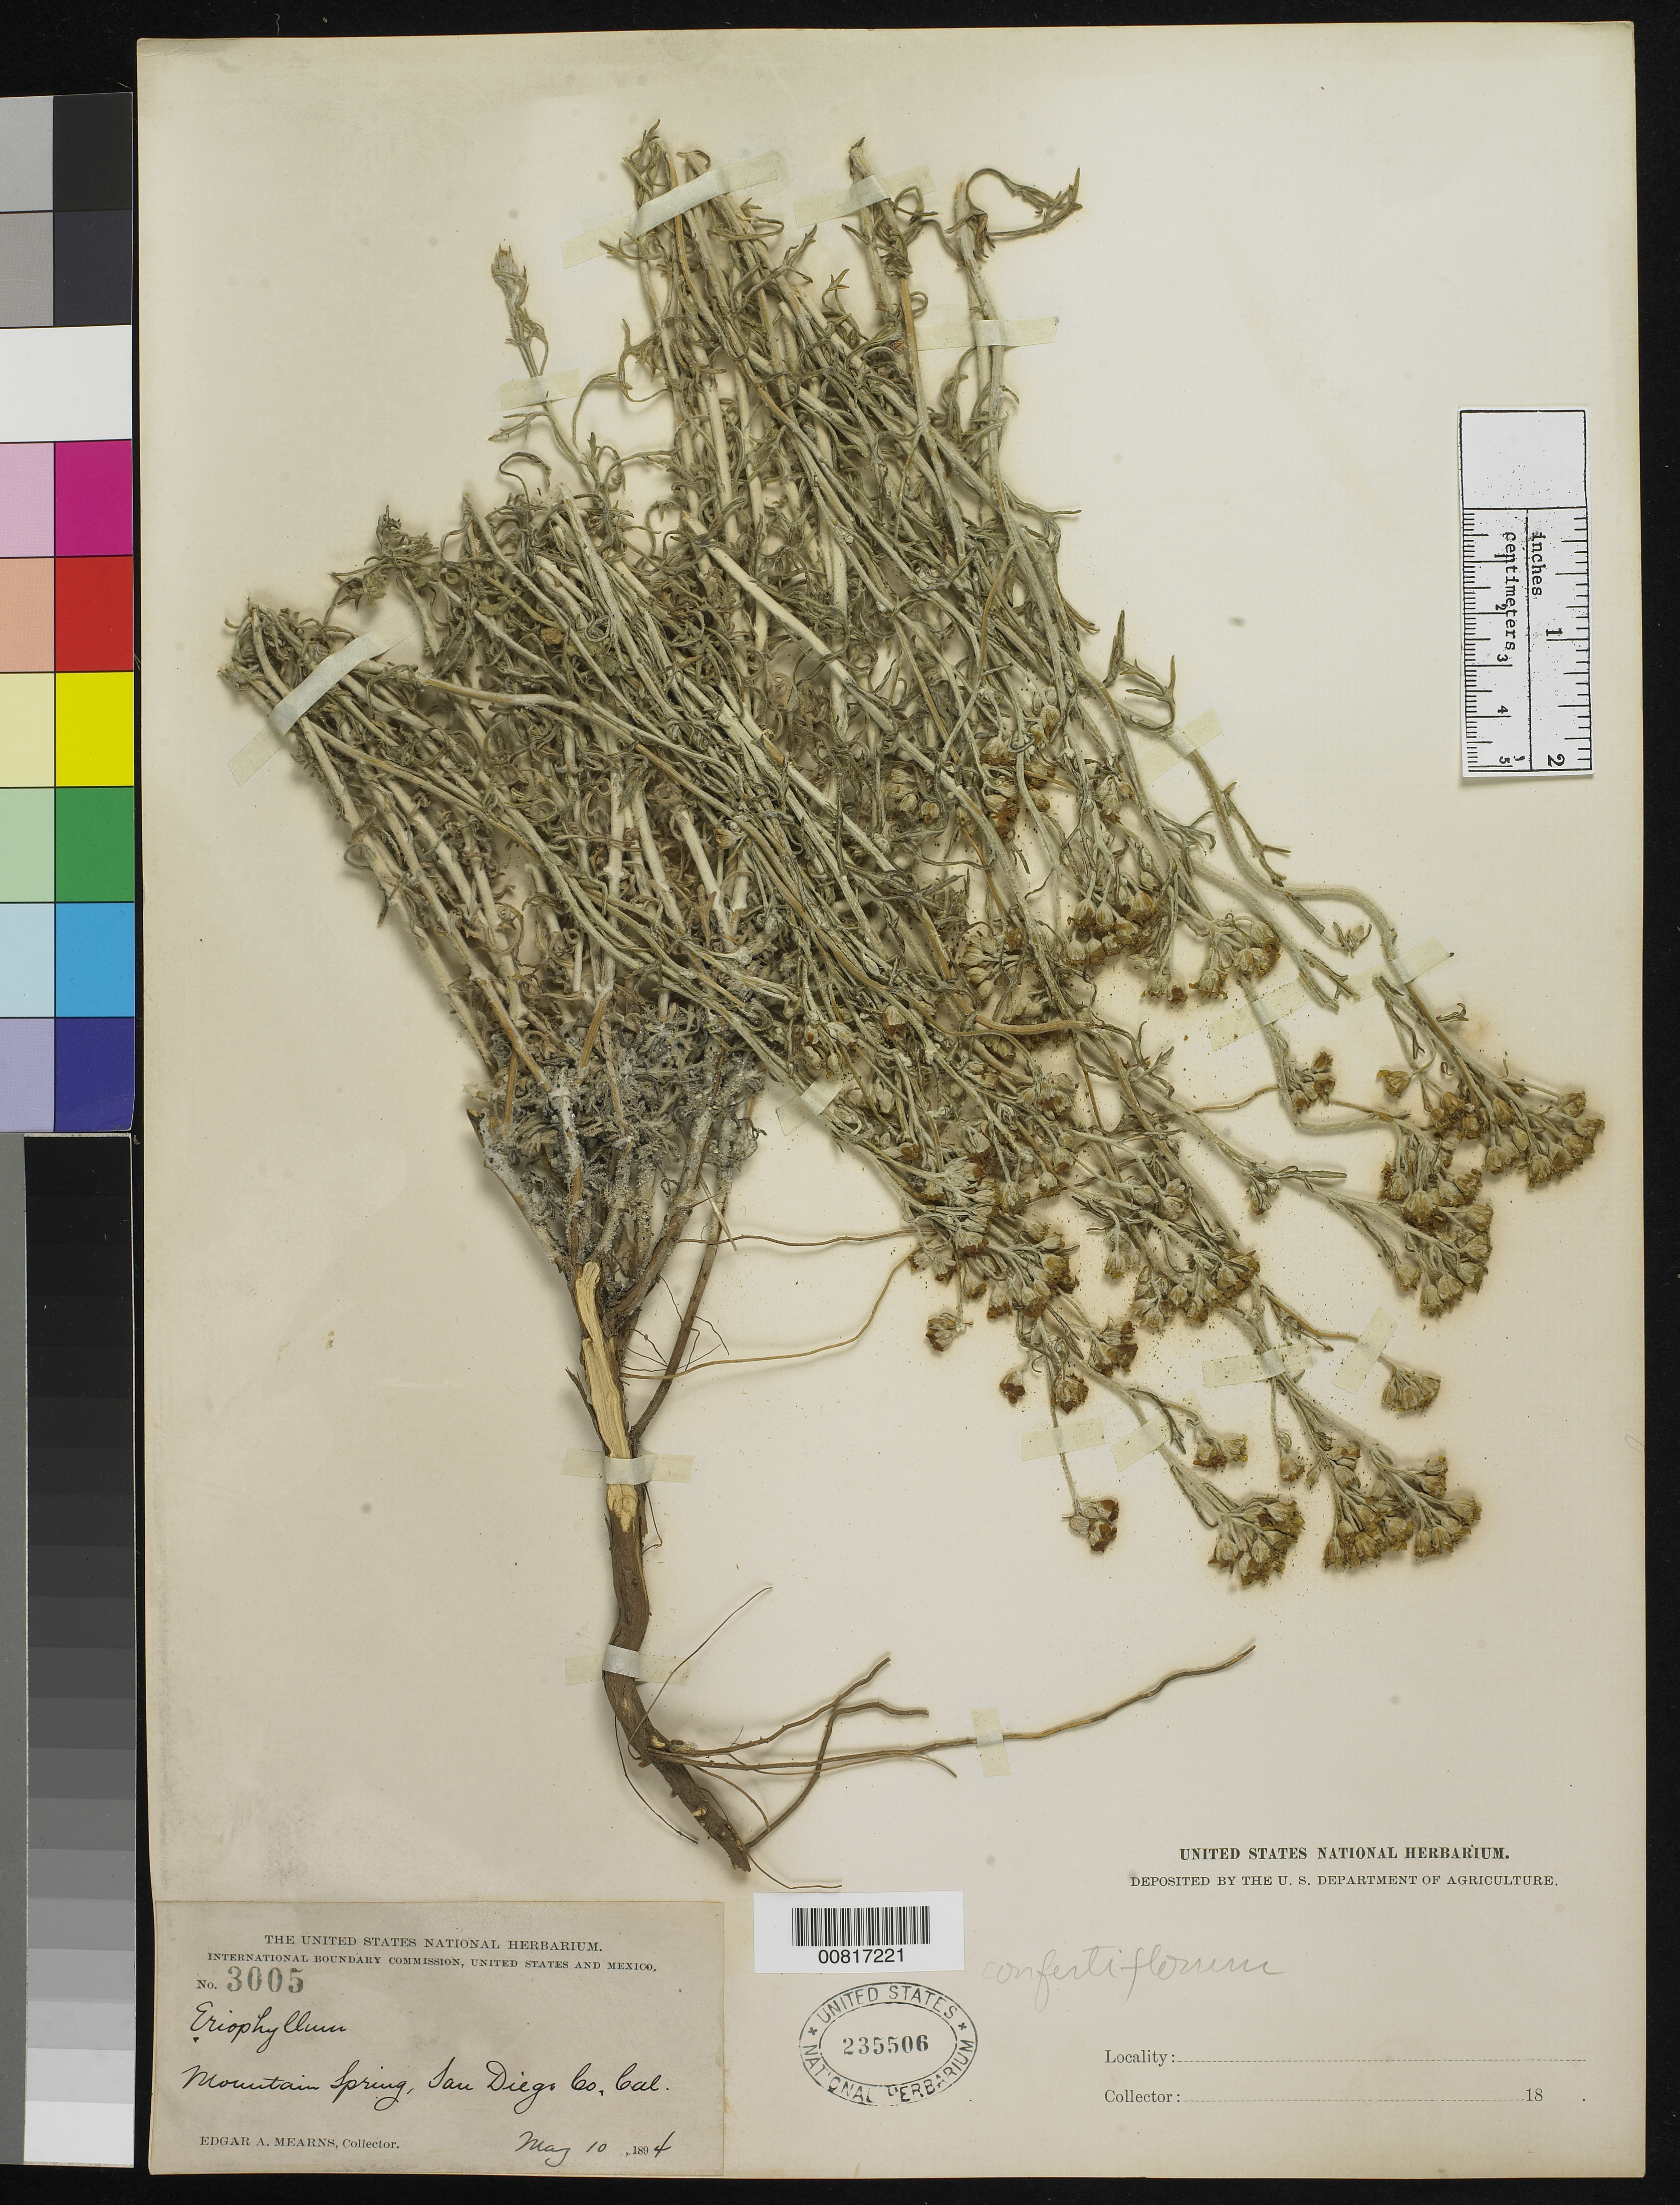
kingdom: Plantae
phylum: Tracheophyta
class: Magnoliopsida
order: Asterales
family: Asteraceae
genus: Eriophyllum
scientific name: Eriophyllum confertiflorum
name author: (DC.) A. Gray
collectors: E. A. Mearns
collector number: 3005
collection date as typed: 10 May 1894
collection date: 1894-05-10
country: United States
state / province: California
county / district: San Diego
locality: Mountain Spring, San Diego County, California.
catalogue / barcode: US 235506